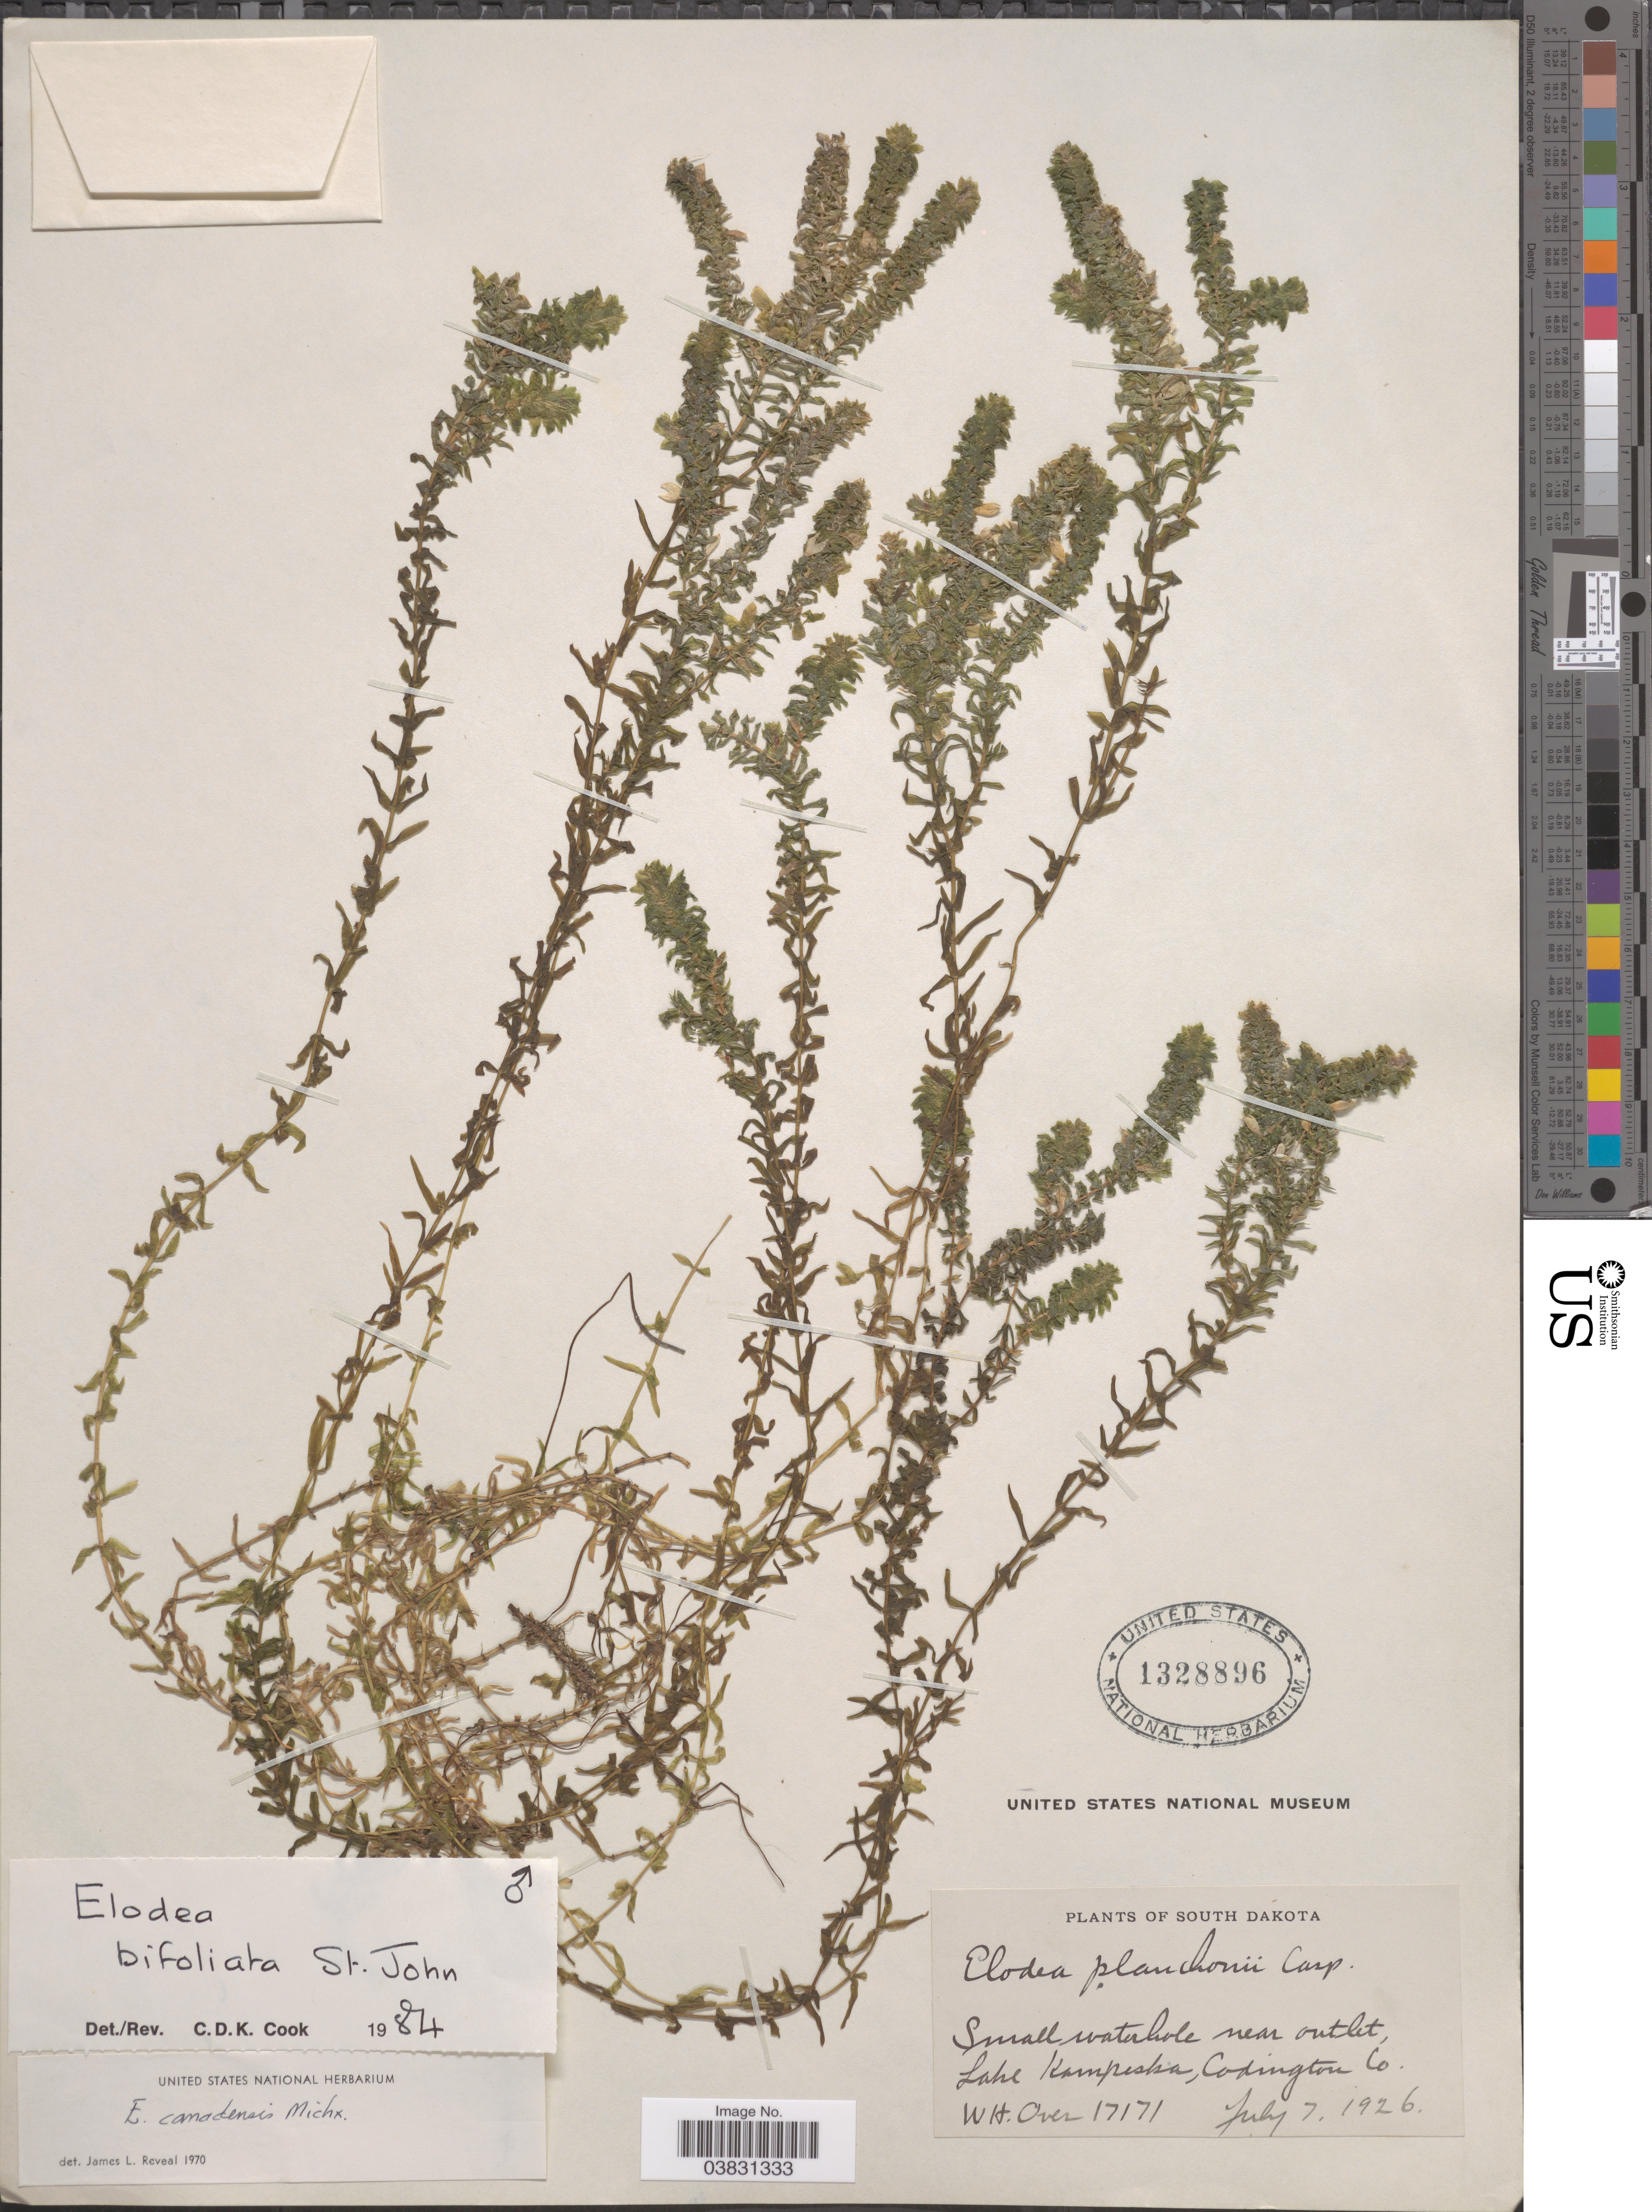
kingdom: Plantae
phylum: Tracheophyta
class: Liliopsida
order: Alismatales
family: Hydrocharitaceae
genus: Elodea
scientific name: Elodea bifoliata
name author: H. St. John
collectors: W. Over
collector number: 17170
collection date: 1926-07-07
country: United States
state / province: South Dakota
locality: Small waterhole near outlet, Lake Kampeska, Codington Co.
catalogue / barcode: US 1328896